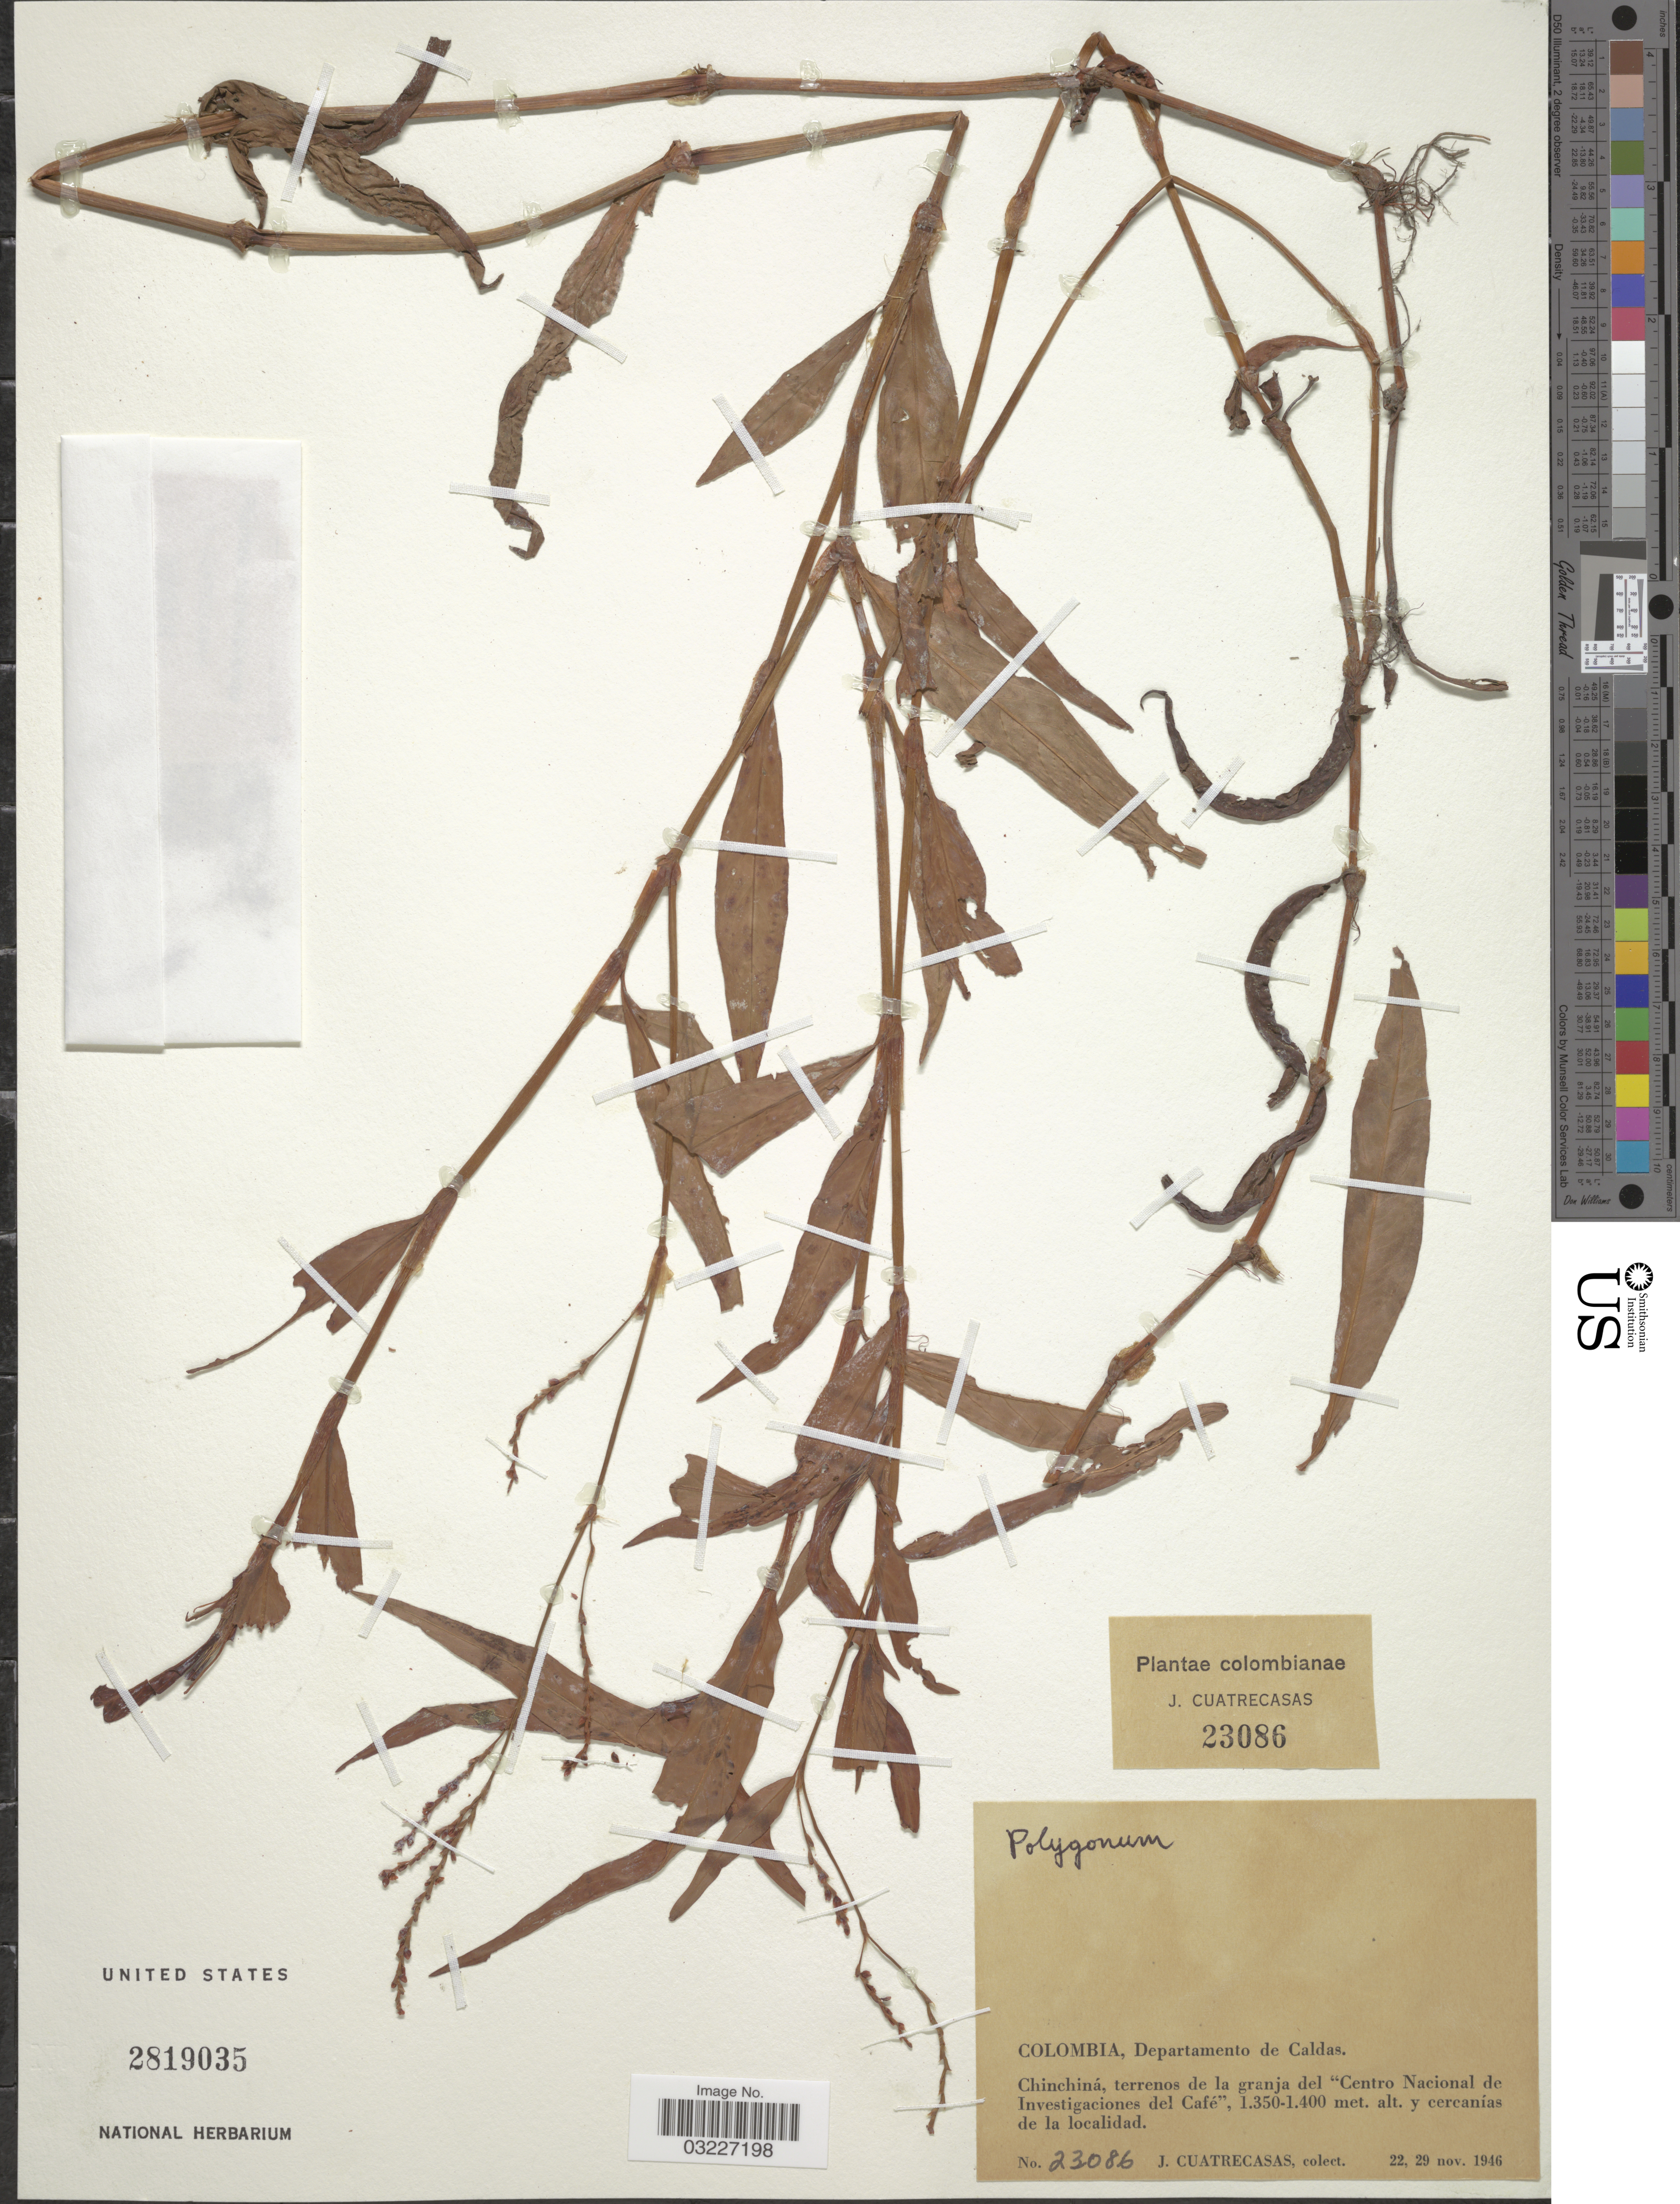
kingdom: Plantae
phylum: Tracheophyta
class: Magnoliopsida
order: Caryophyllales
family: Polygonaceae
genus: Polygonum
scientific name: Polygonum sp.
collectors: J. Cuatrecasas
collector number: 23086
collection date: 1946-11-22/1946-11-29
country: Colombia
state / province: Caldas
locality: Departamento de Caldas. Chinchiná, terrenos de la granja del "Centro Nacional de Investigaciones del Café".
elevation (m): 1350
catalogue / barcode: US 2819035